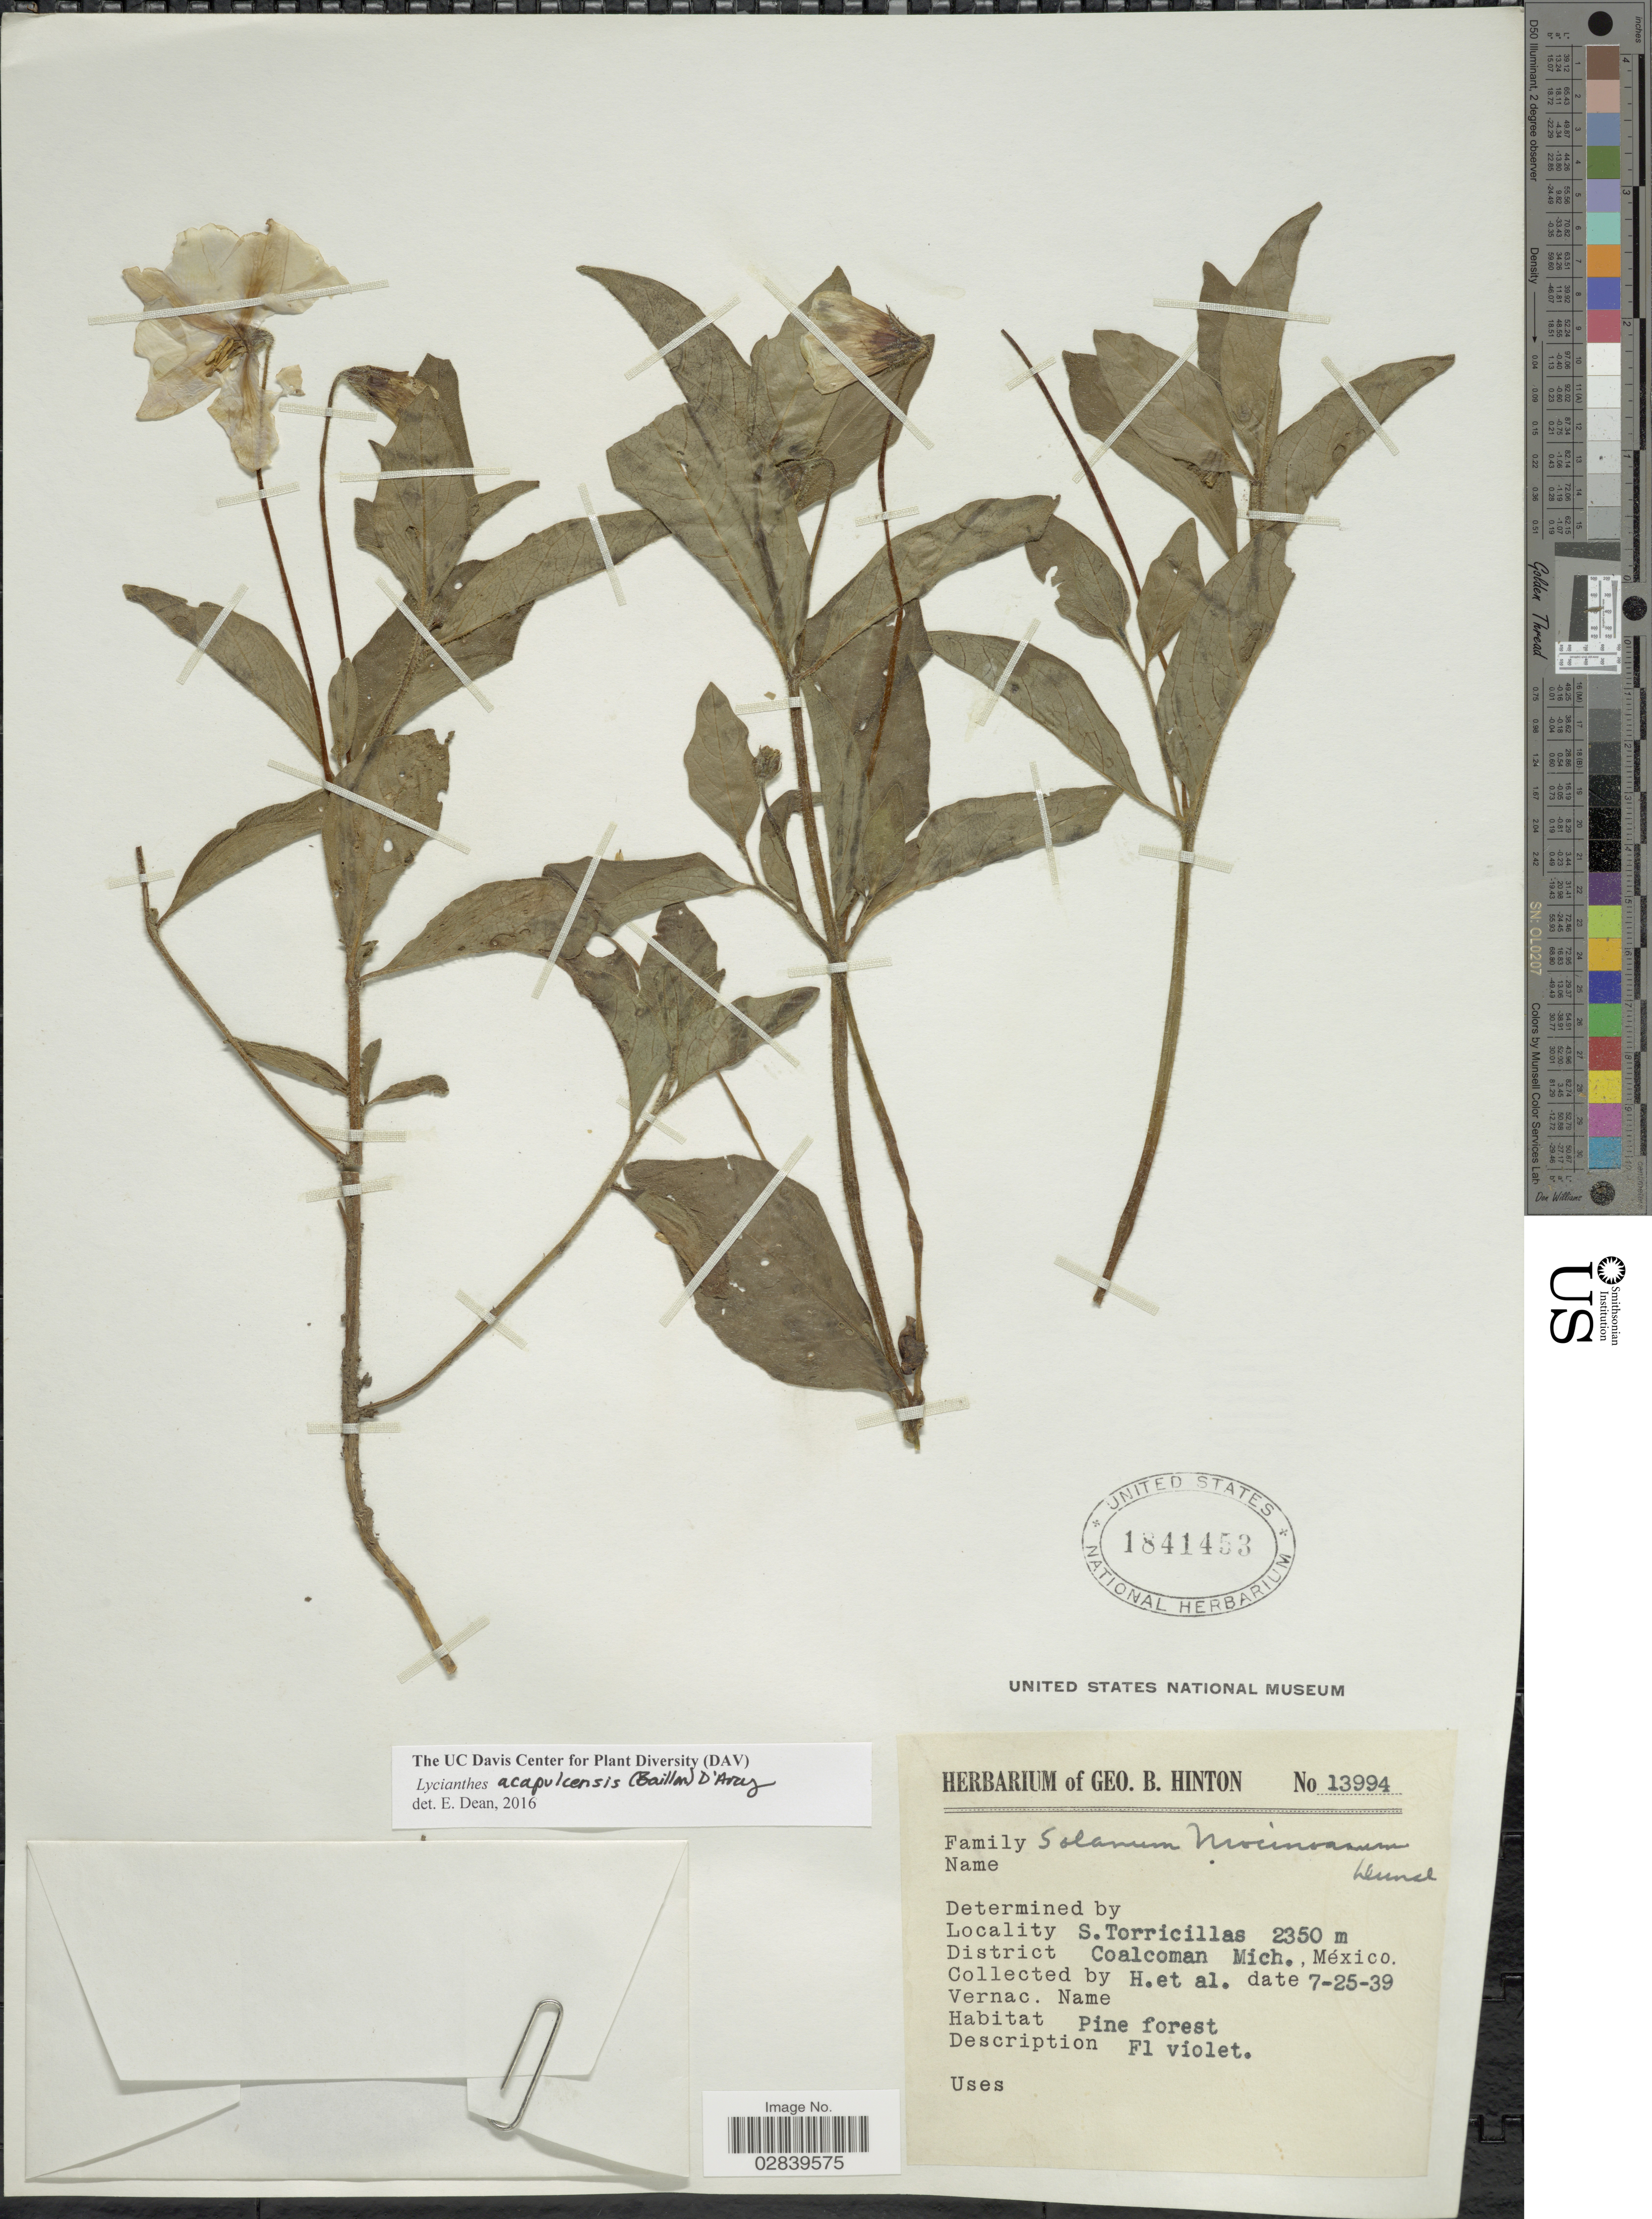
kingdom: Plantae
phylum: Tracheophyta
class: Magnoliopsida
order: Solanales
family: Solanaceae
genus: Lycianthes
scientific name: Lycianthes acapulcensis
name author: (Baill.) D'Arcy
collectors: G. B. Hinton & et al.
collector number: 13994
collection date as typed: Transcribed d/m/y: 25/7/39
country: Mexico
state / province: Michoacán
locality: S. Torricillas, District Coalcoman, Mich.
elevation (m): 2350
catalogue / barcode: US 1841453